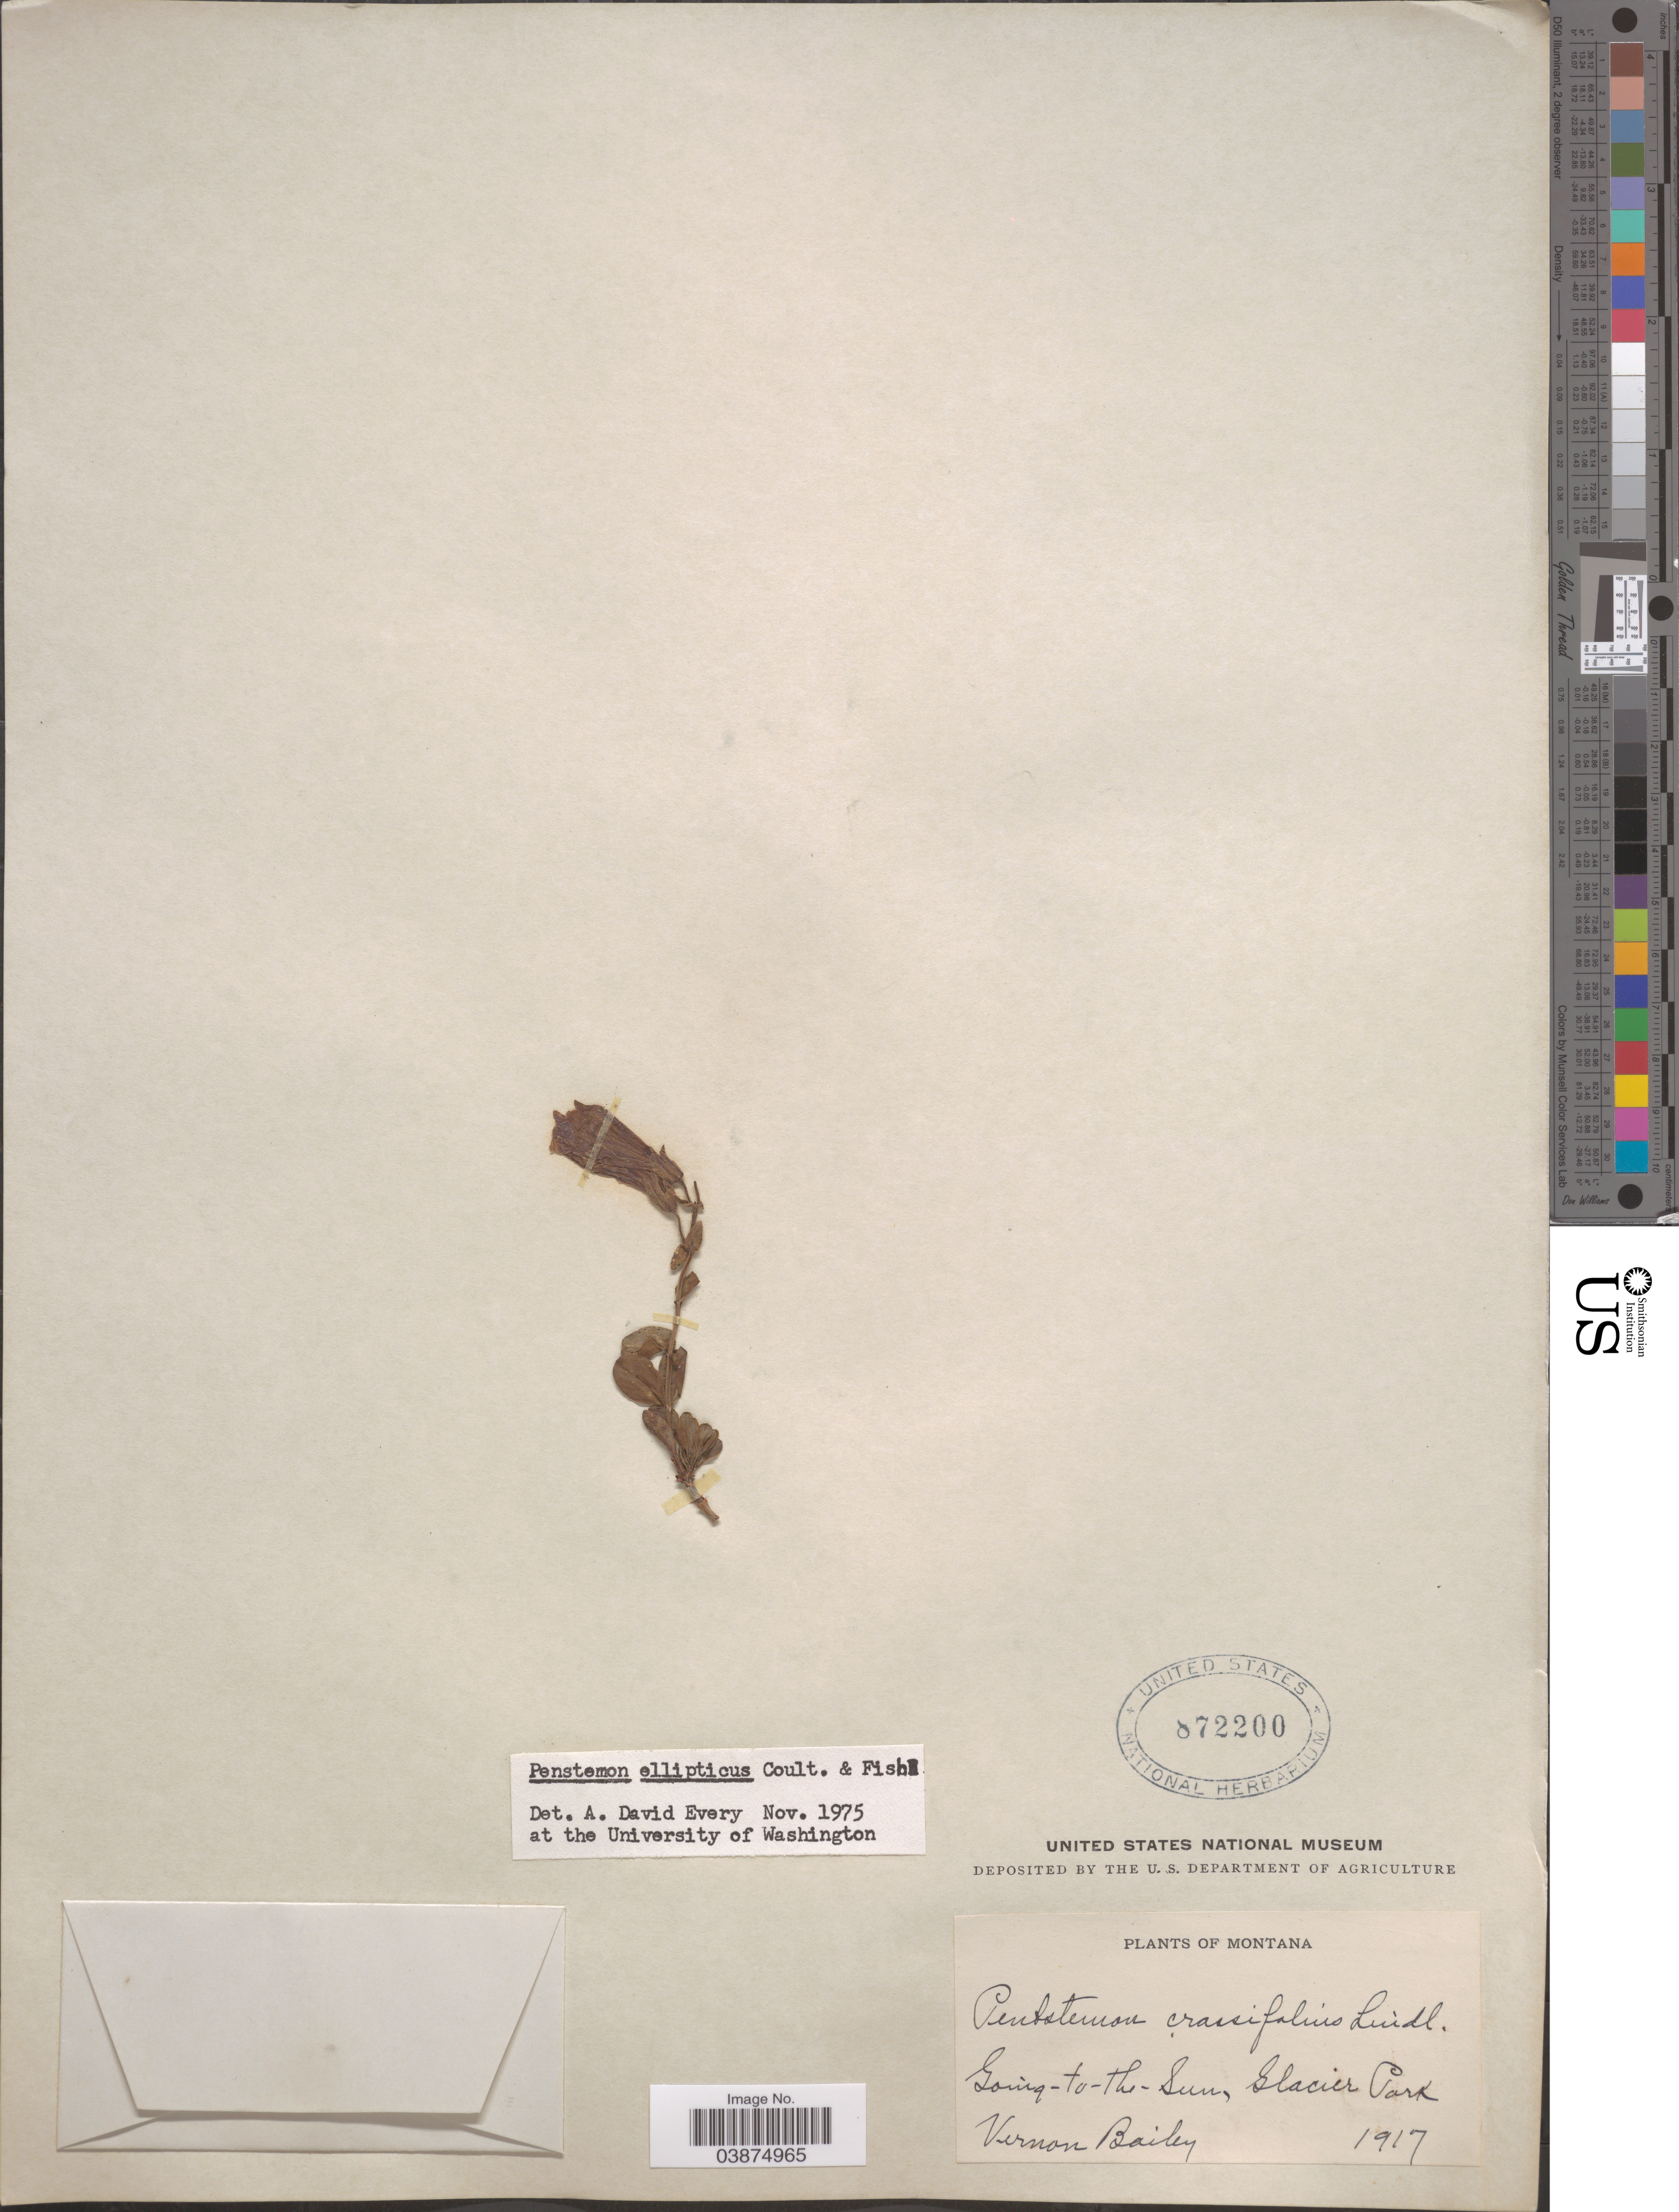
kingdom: Plantae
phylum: Tracheophyta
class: Magnoliopsida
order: Lamiales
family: Plantaginaceae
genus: Penstemon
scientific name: Penstemon ellipticus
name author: Greene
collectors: V. O. Bailey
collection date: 1917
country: United States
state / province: Montana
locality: Going-to-the-Sun, Glacier Park.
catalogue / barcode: US 872200